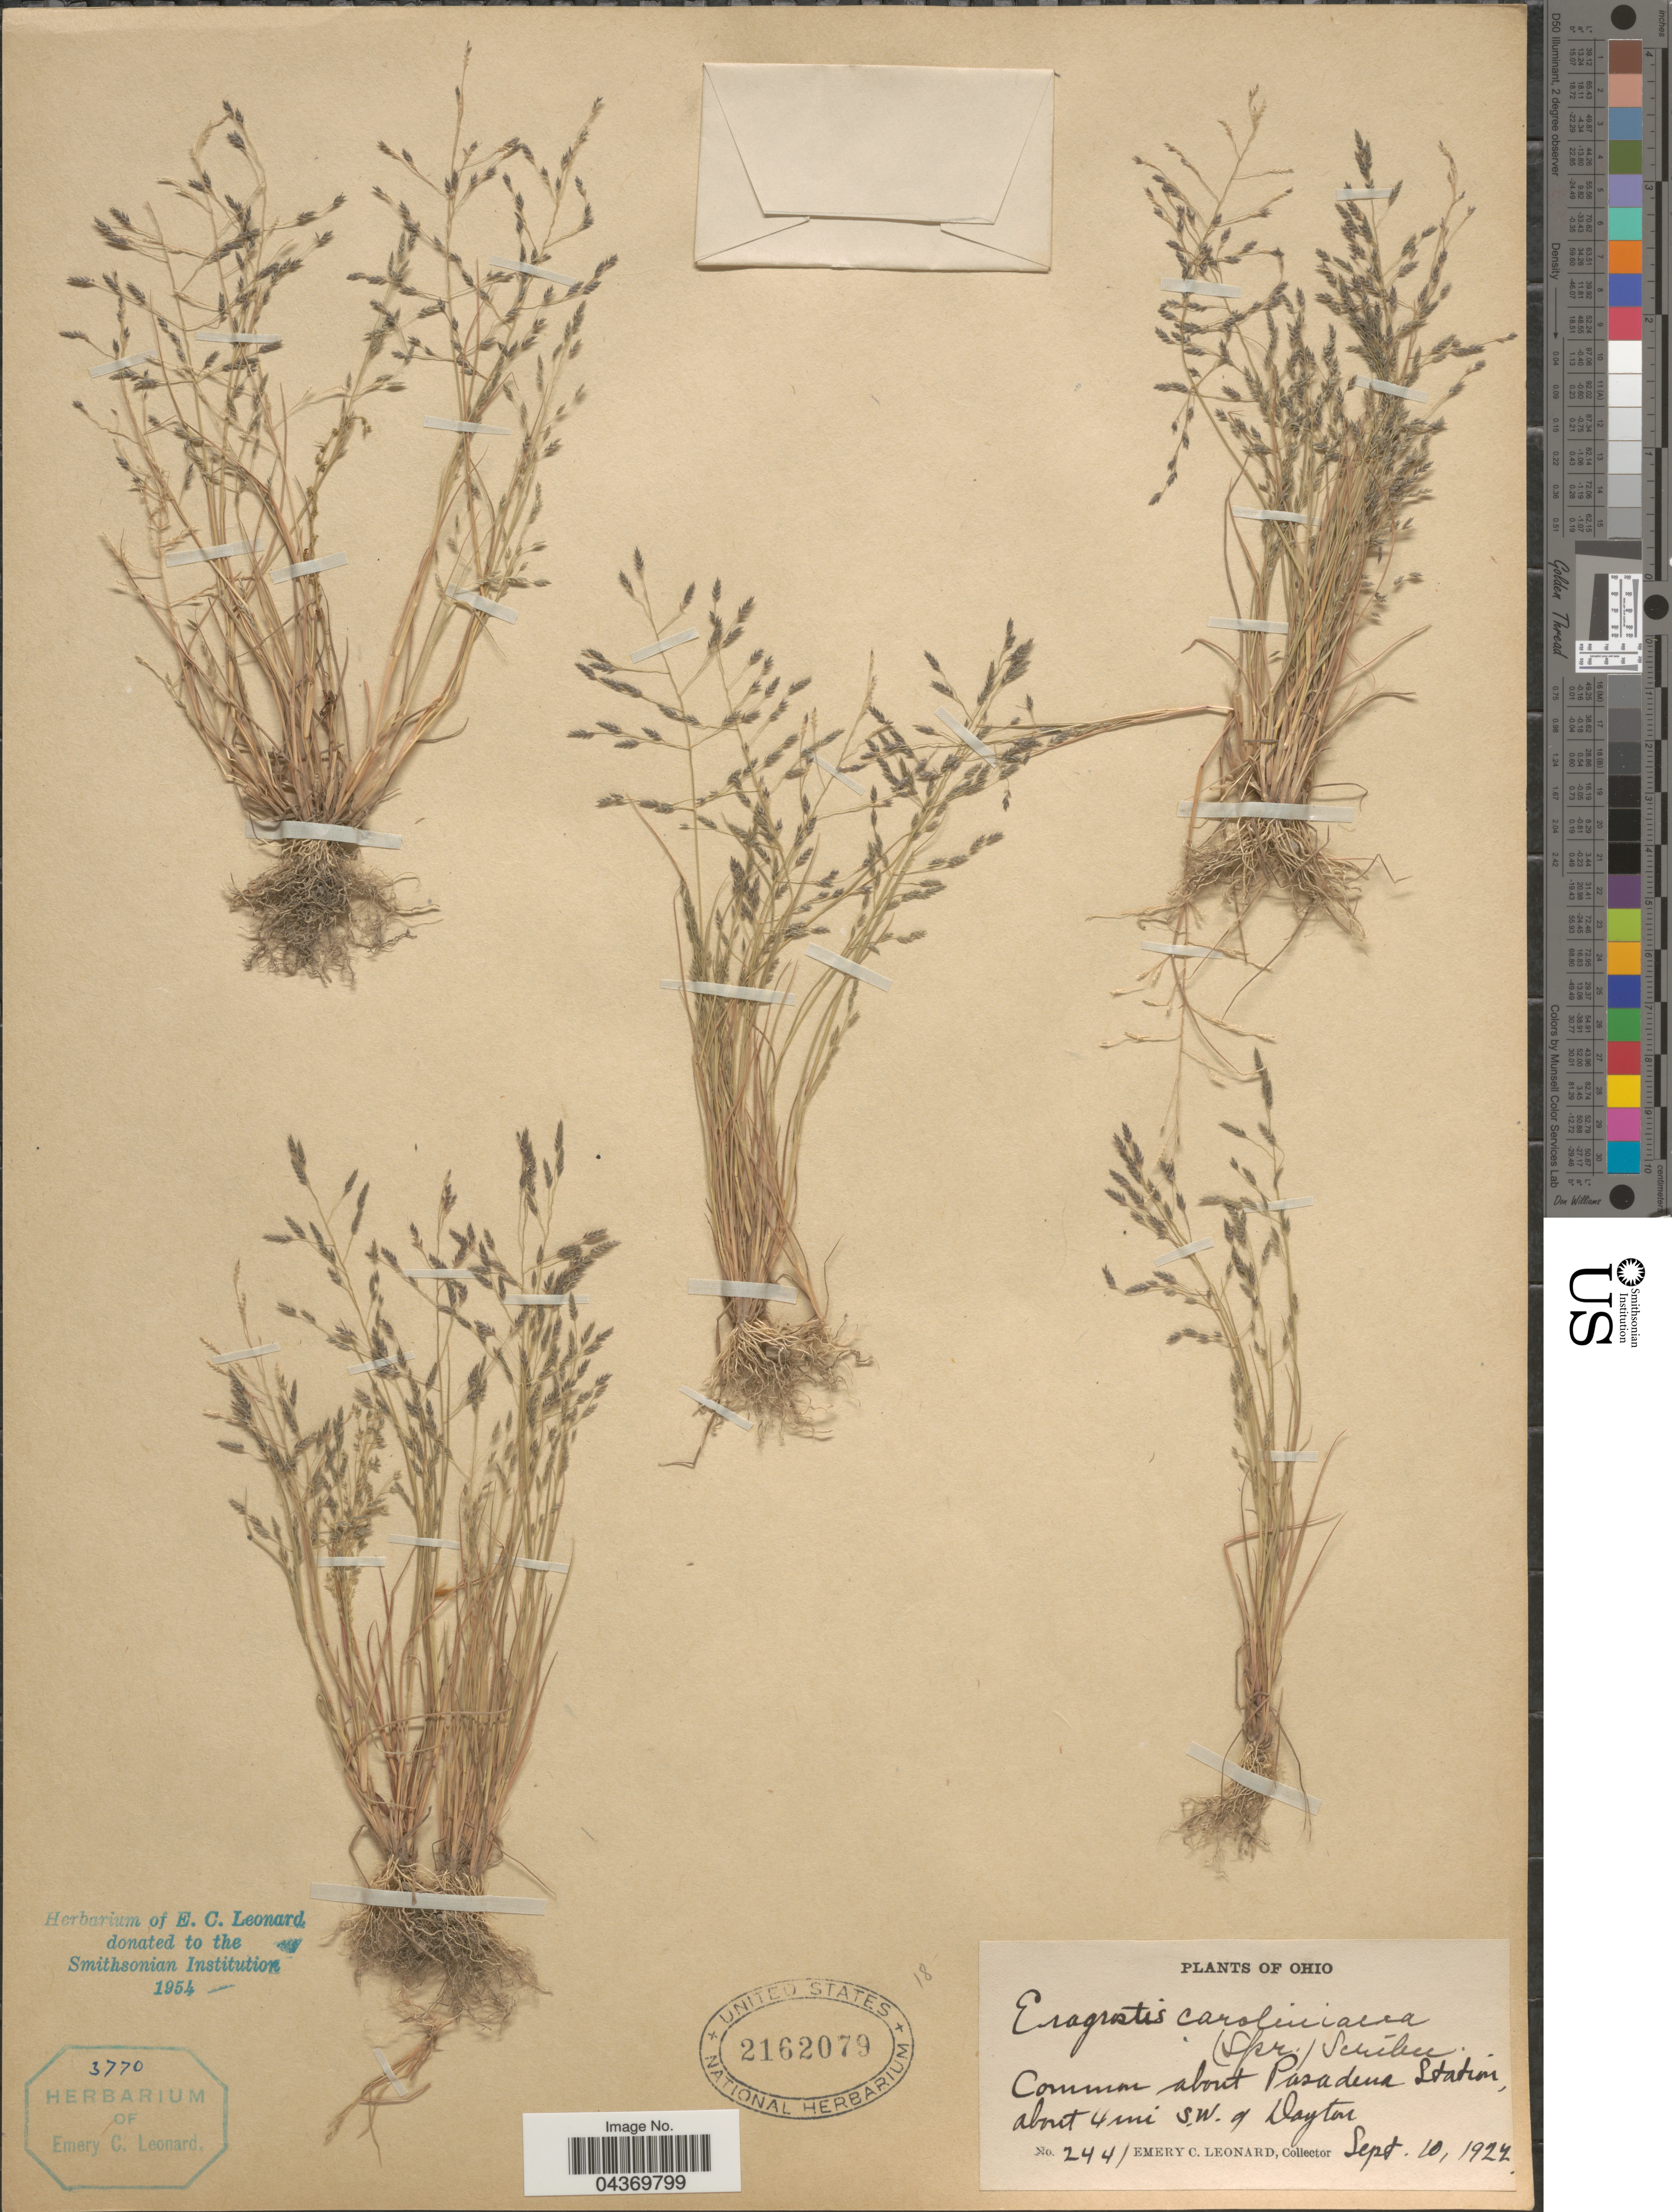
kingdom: Plantae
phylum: Tracheophyta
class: Liliopsida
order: Poales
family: Poaceae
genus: Eragrostis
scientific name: Eragrostis pectinacea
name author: (Michx.) Nees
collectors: E. C. Leonard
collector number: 2441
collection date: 1922-09-10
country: United States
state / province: Ohio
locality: Common about Pasadena Station, about 4 mi S.W. of Dayton.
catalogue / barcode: US 2162079